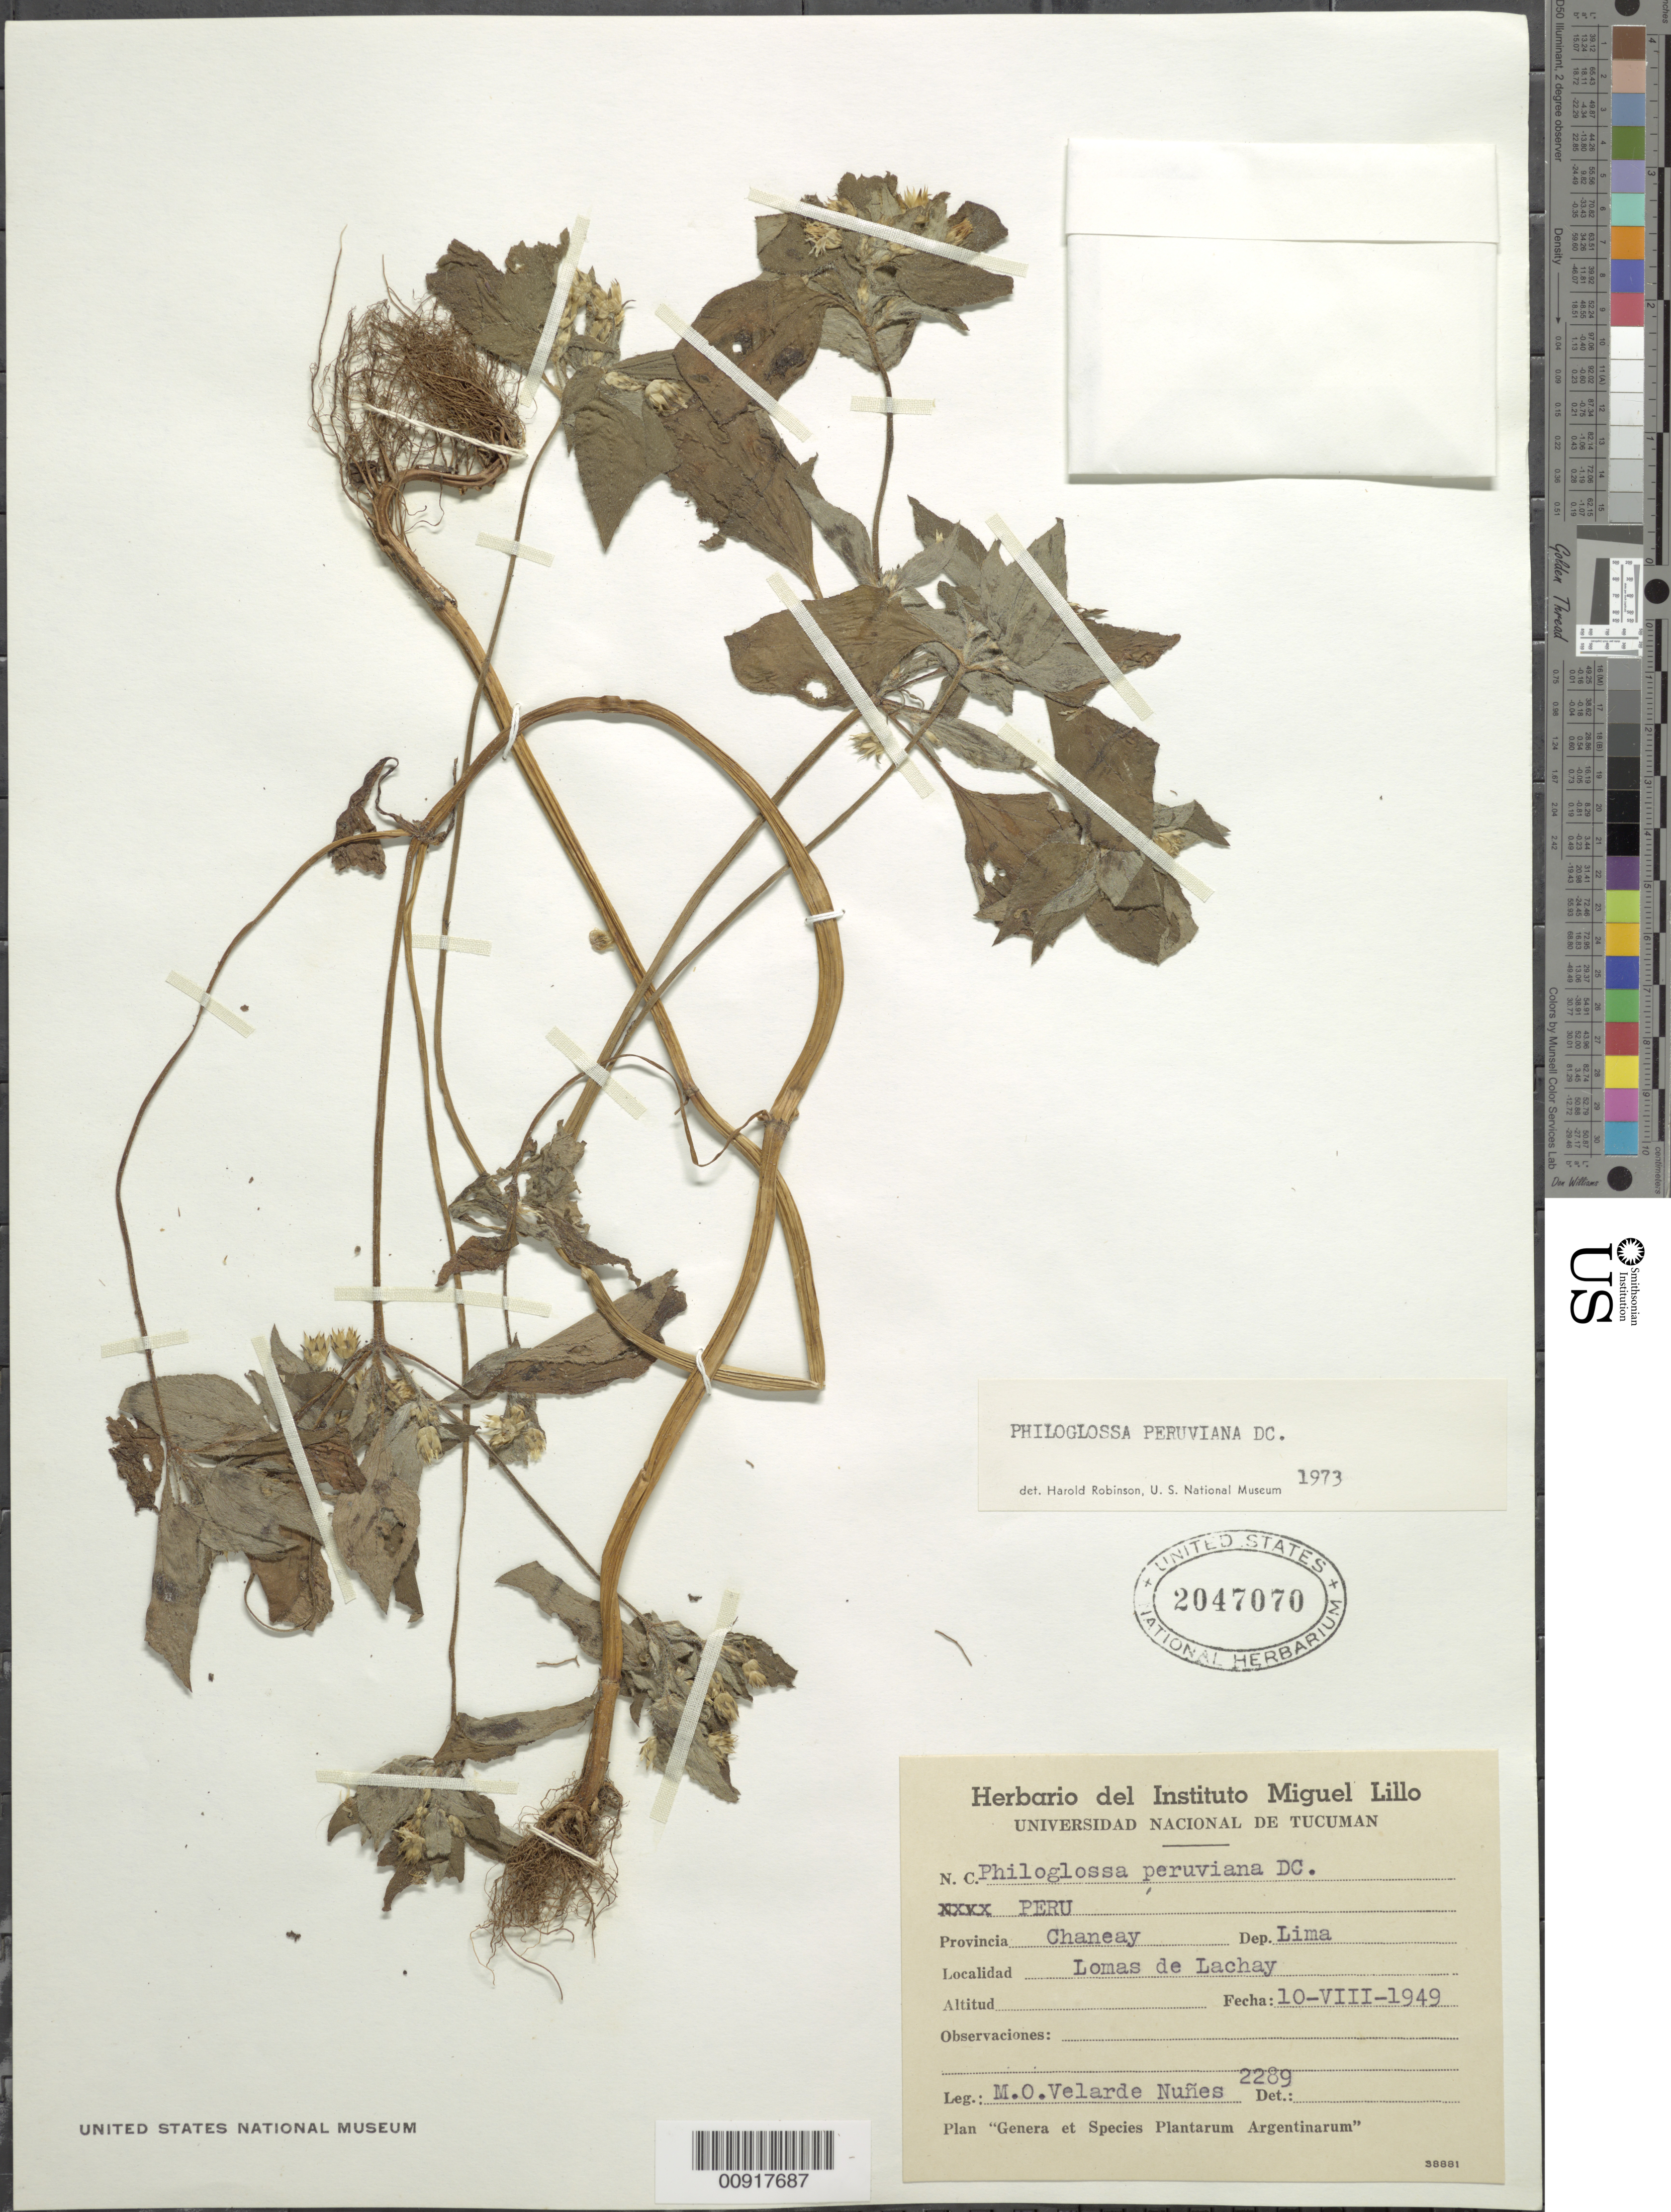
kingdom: Plantae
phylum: Tracheophyta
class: Magnoliopsida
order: Asterales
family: Asteraceae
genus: Philoglossa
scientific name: Philoglossa peruviana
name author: DC.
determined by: Robinson, Harold E., (US)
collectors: O. Velarde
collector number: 2289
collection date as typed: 10 August 1949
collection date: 1949-08-10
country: Peru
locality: Prov. Chaneay, Dpto. Lima, Lomas de Lachay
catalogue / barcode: US 2047070